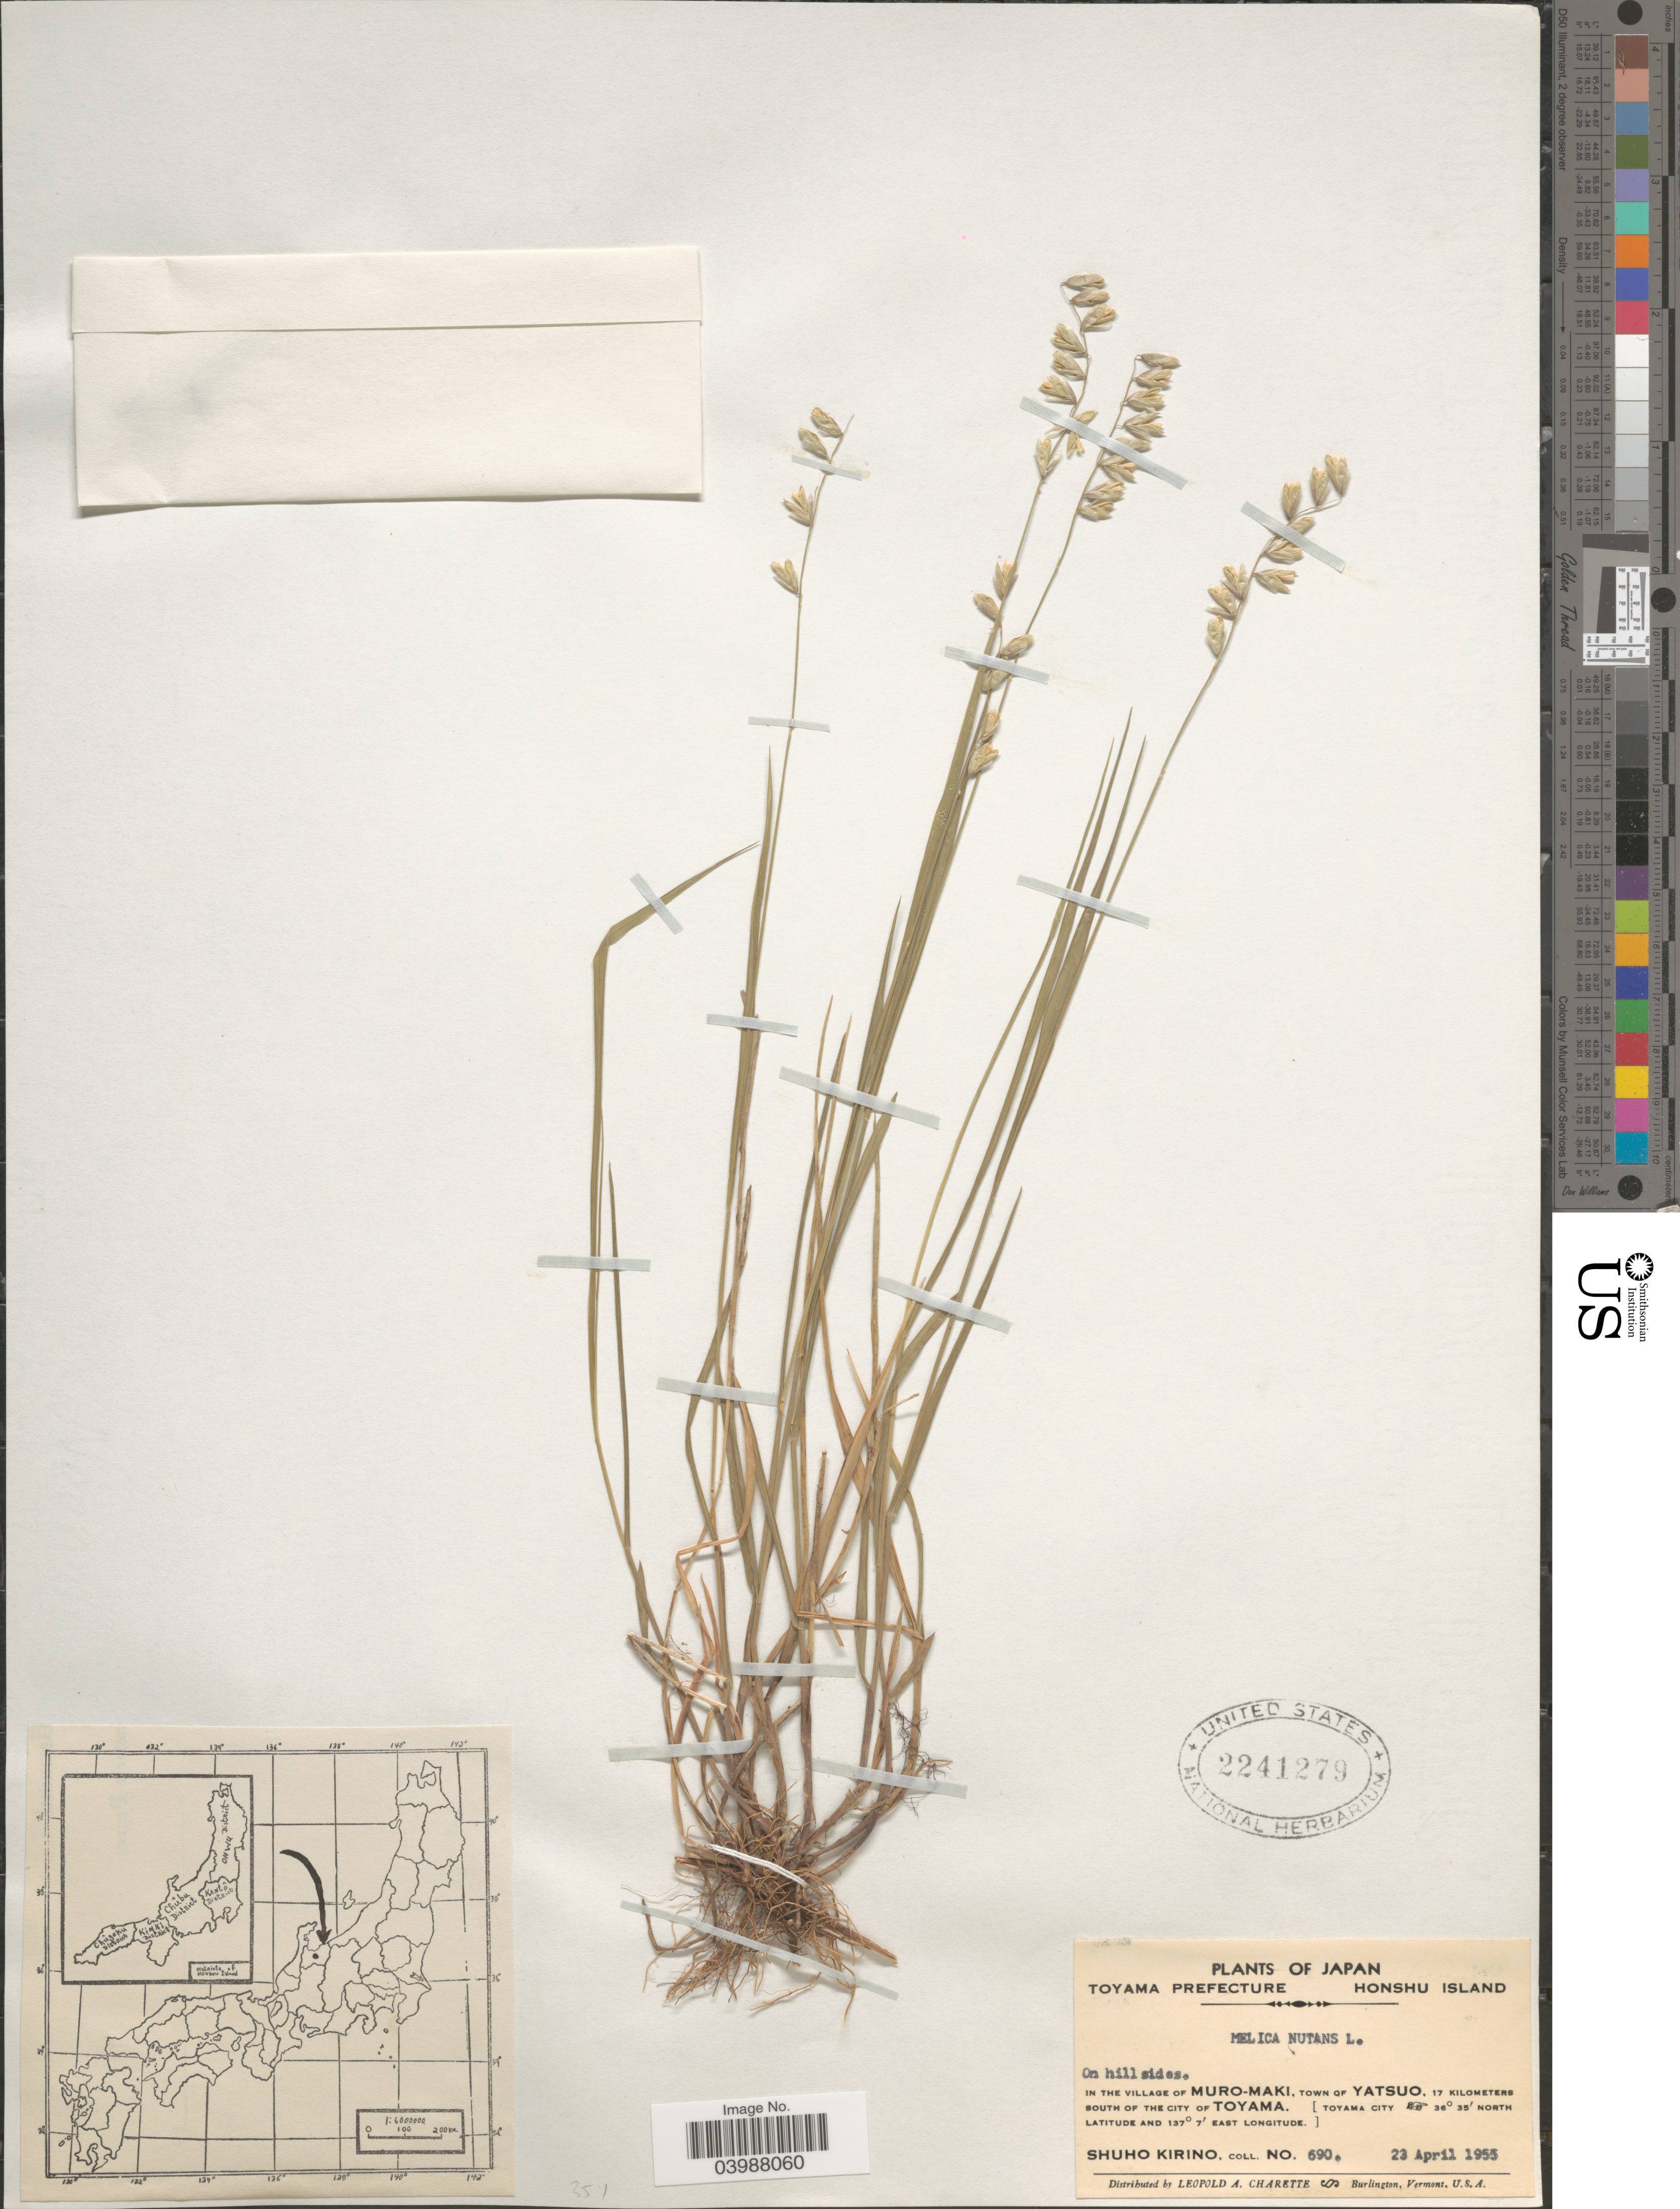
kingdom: Plantae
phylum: Tracheophyta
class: Liliopsida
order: Poales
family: Poaceae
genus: Melica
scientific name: Melica nutans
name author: L.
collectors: S. Kirino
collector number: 690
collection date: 1955-04-23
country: Japan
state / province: Toyama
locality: Toyama Prefecture. Honshu Island. In the village of Muro-Maki, town of Yatsuo, 17 kilometers south of the city of Toyama. Toyama City.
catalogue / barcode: US 2241279